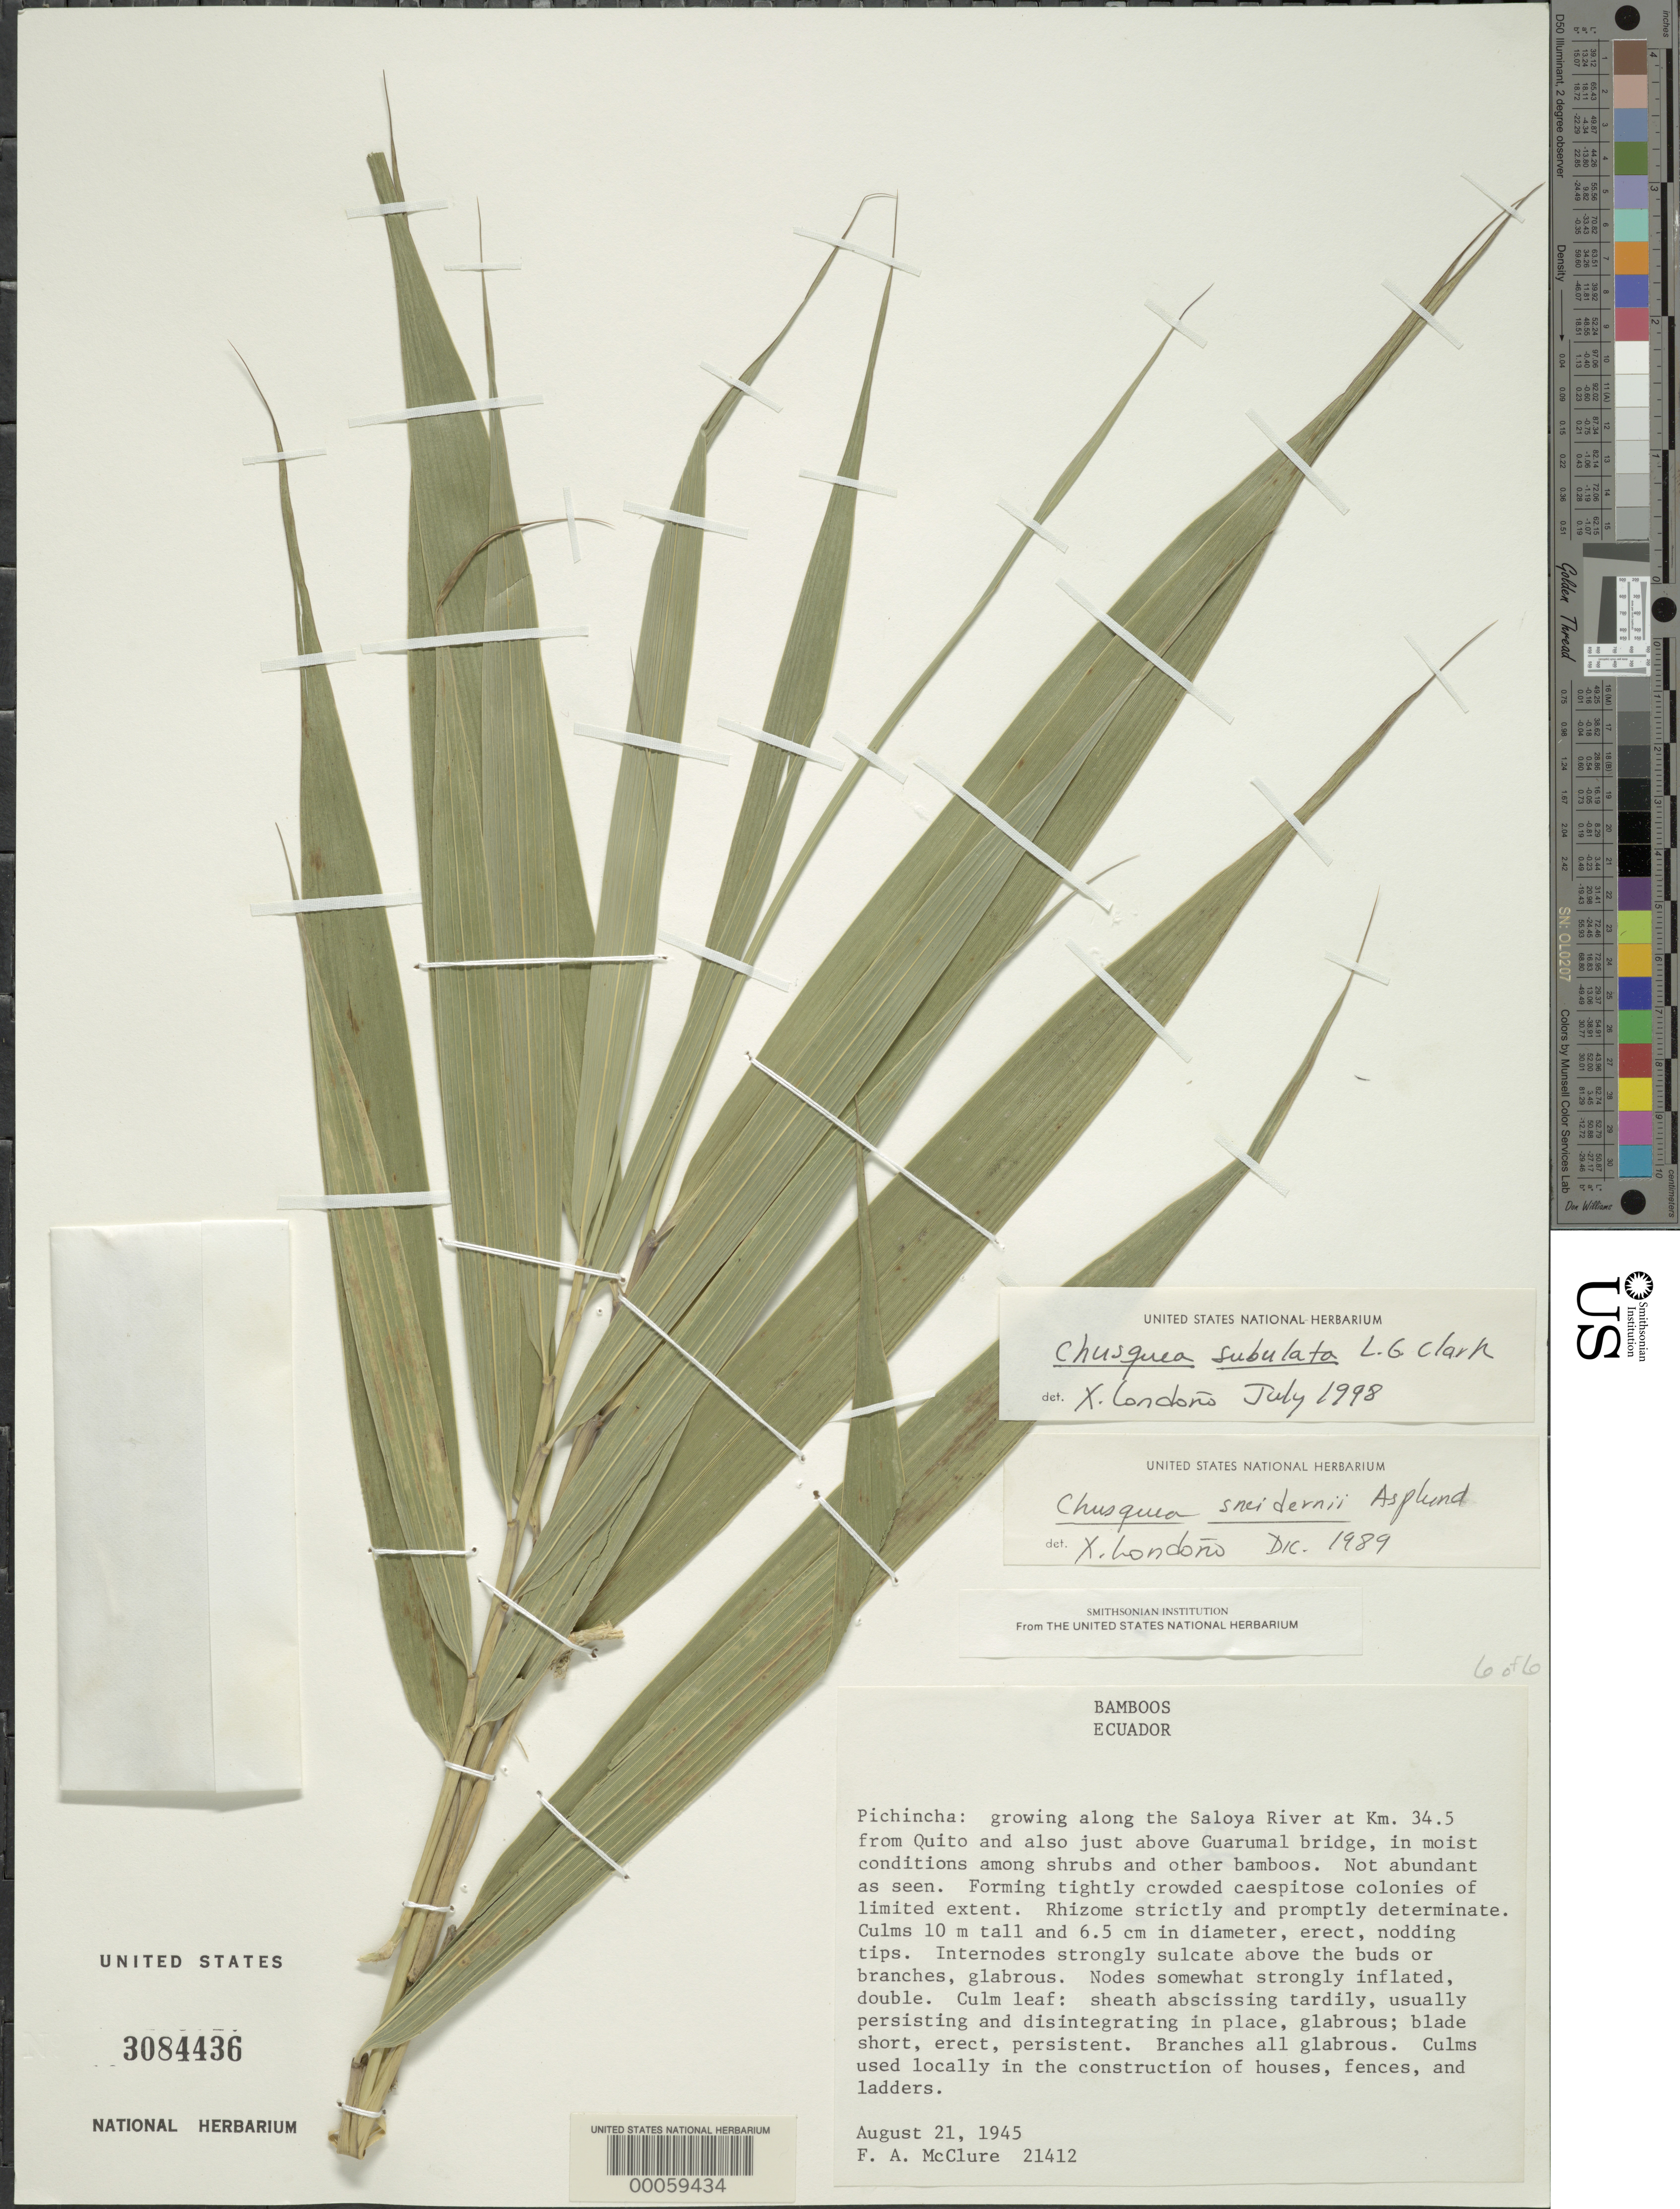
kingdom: Plantae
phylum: Tracheophyta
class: Liliopsida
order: Poales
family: Poaceae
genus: Chusquea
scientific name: Chusquea subulata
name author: L.G. Clark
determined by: Londoño, X., (TULV), Jardin Botanico "Juan Maria Cespedes"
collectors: F. A. McClure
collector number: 21412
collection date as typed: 21 Aug 1945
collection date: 1945-08-21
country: Ecuador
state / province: Pichincha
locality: Saloya River at km 34.5 from quito and above guarumal bridge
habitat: Along river, in moist conditions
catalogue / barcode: US 3084436